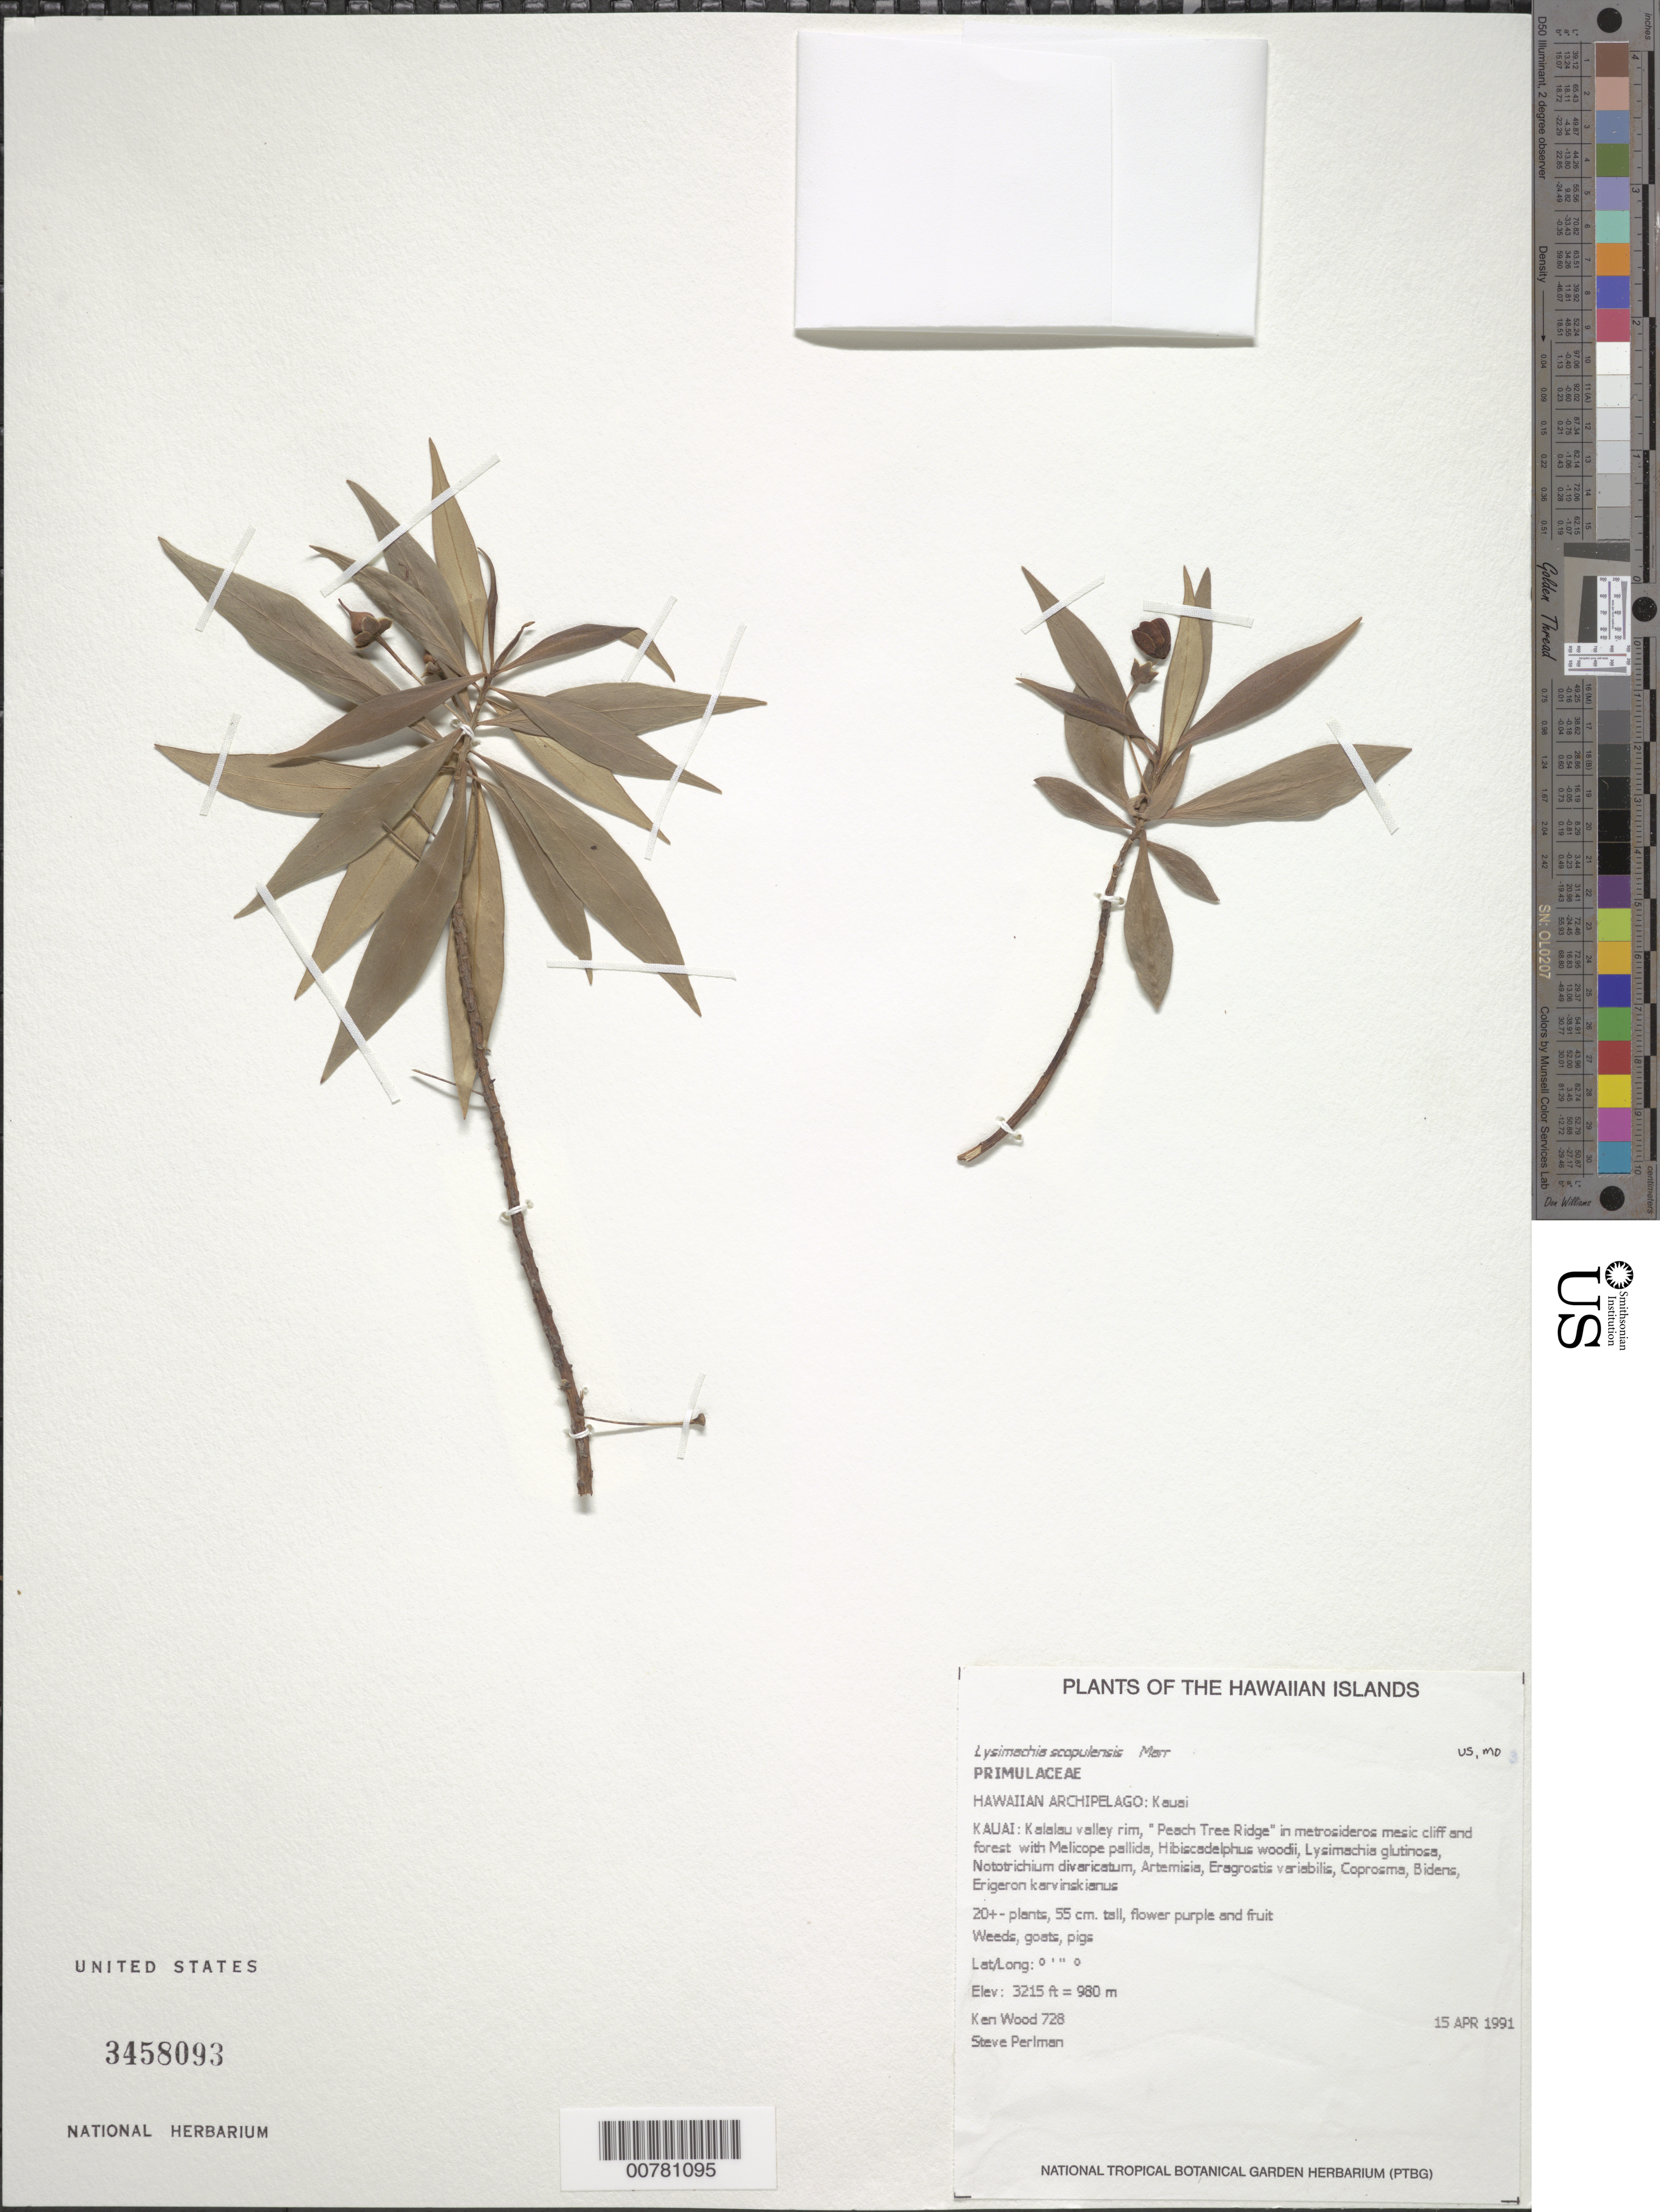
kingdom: Plantae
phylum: Tracheophyta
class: Magnoliopsida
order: Ericales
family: Primulaceae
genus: Lysimachia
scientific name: Lysimachia scopulensis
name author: K. Marr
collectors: K. R. Wood & S. P. Perlman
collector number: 728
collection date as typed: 15 Apr 1991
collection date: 1991-04-15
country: United States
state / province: Hawaii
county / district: Kaui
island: Kaua'i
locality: Kalalau valley rim, "Peach Tree Ridge"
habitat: Mesic cliff and forest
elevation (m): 980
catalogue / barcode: US 3458093